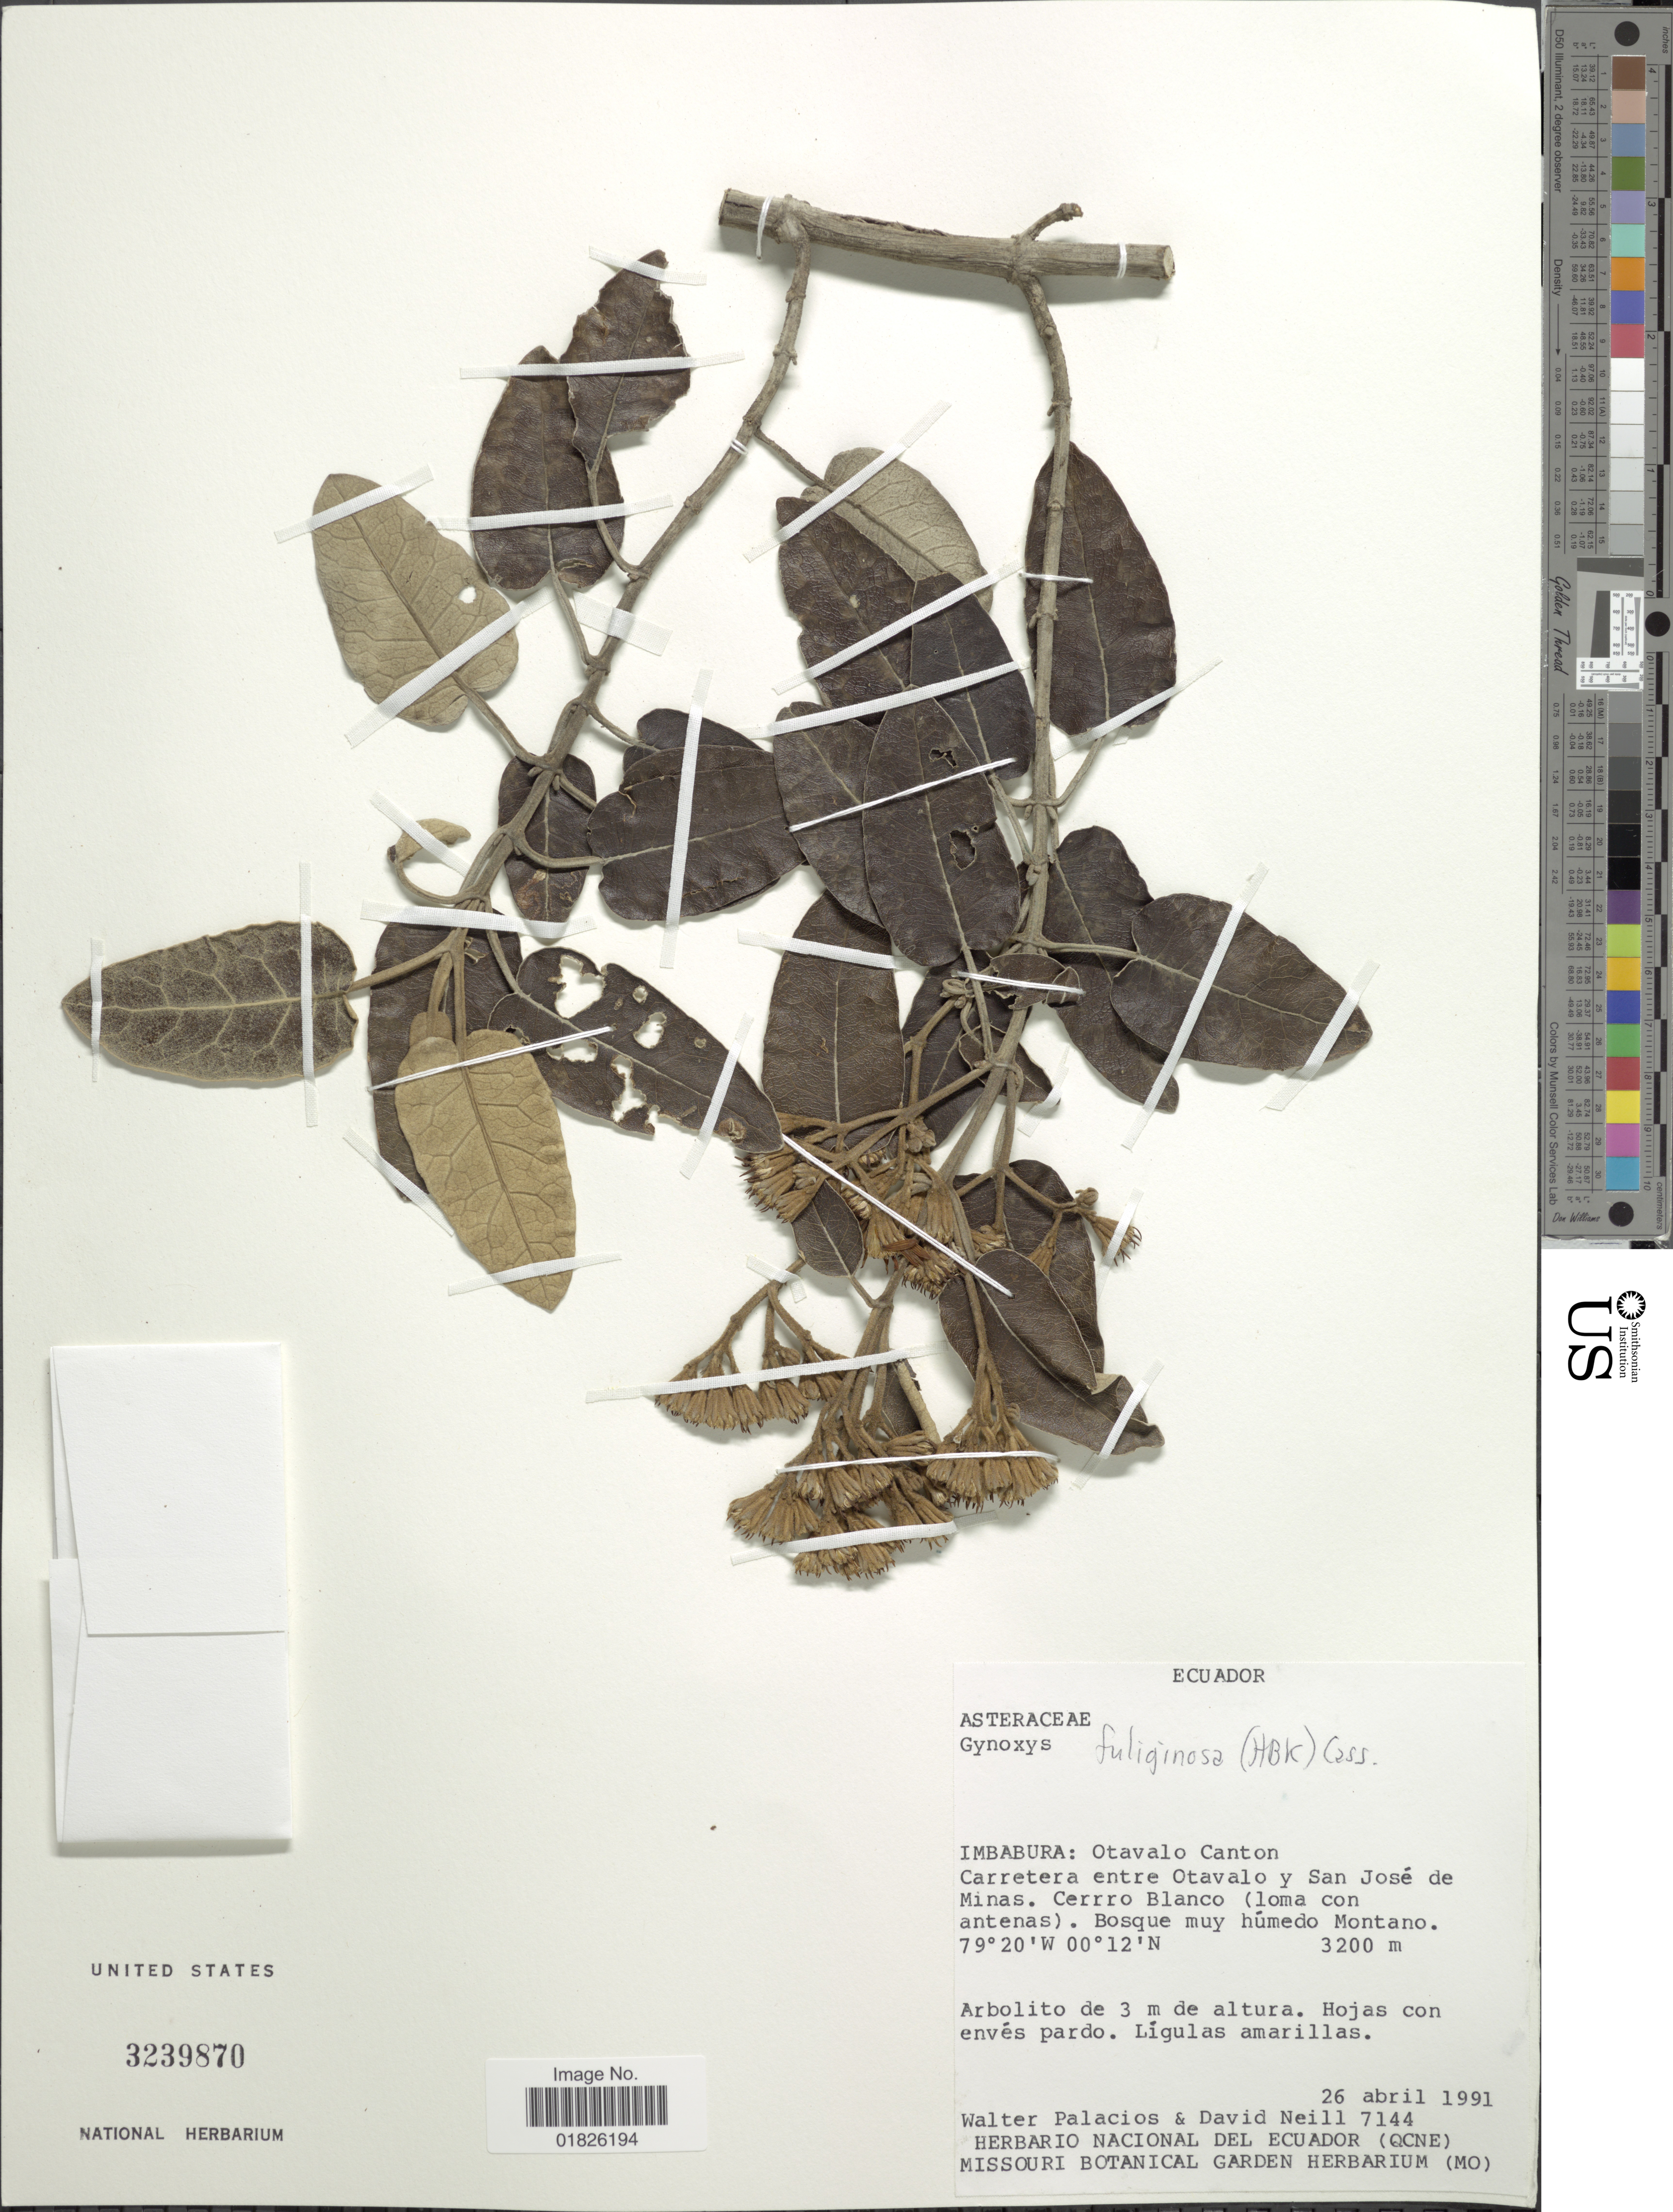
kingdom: Plantae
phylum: Tracheophyta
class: Magnoliopsida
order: Asterales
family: Asteraceae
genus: Gynoxys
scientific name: Gynoxys fuliginosa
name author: Cass.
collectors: W. Palacios & D. Neill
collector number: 7144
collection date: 1991-04-26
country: Ecuador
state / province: Imbabura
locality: Otavalo Canton, Carretera entre Otavalo y San José de Minas, Cerro Blanco.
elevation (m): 3200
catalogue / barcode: US 3239870